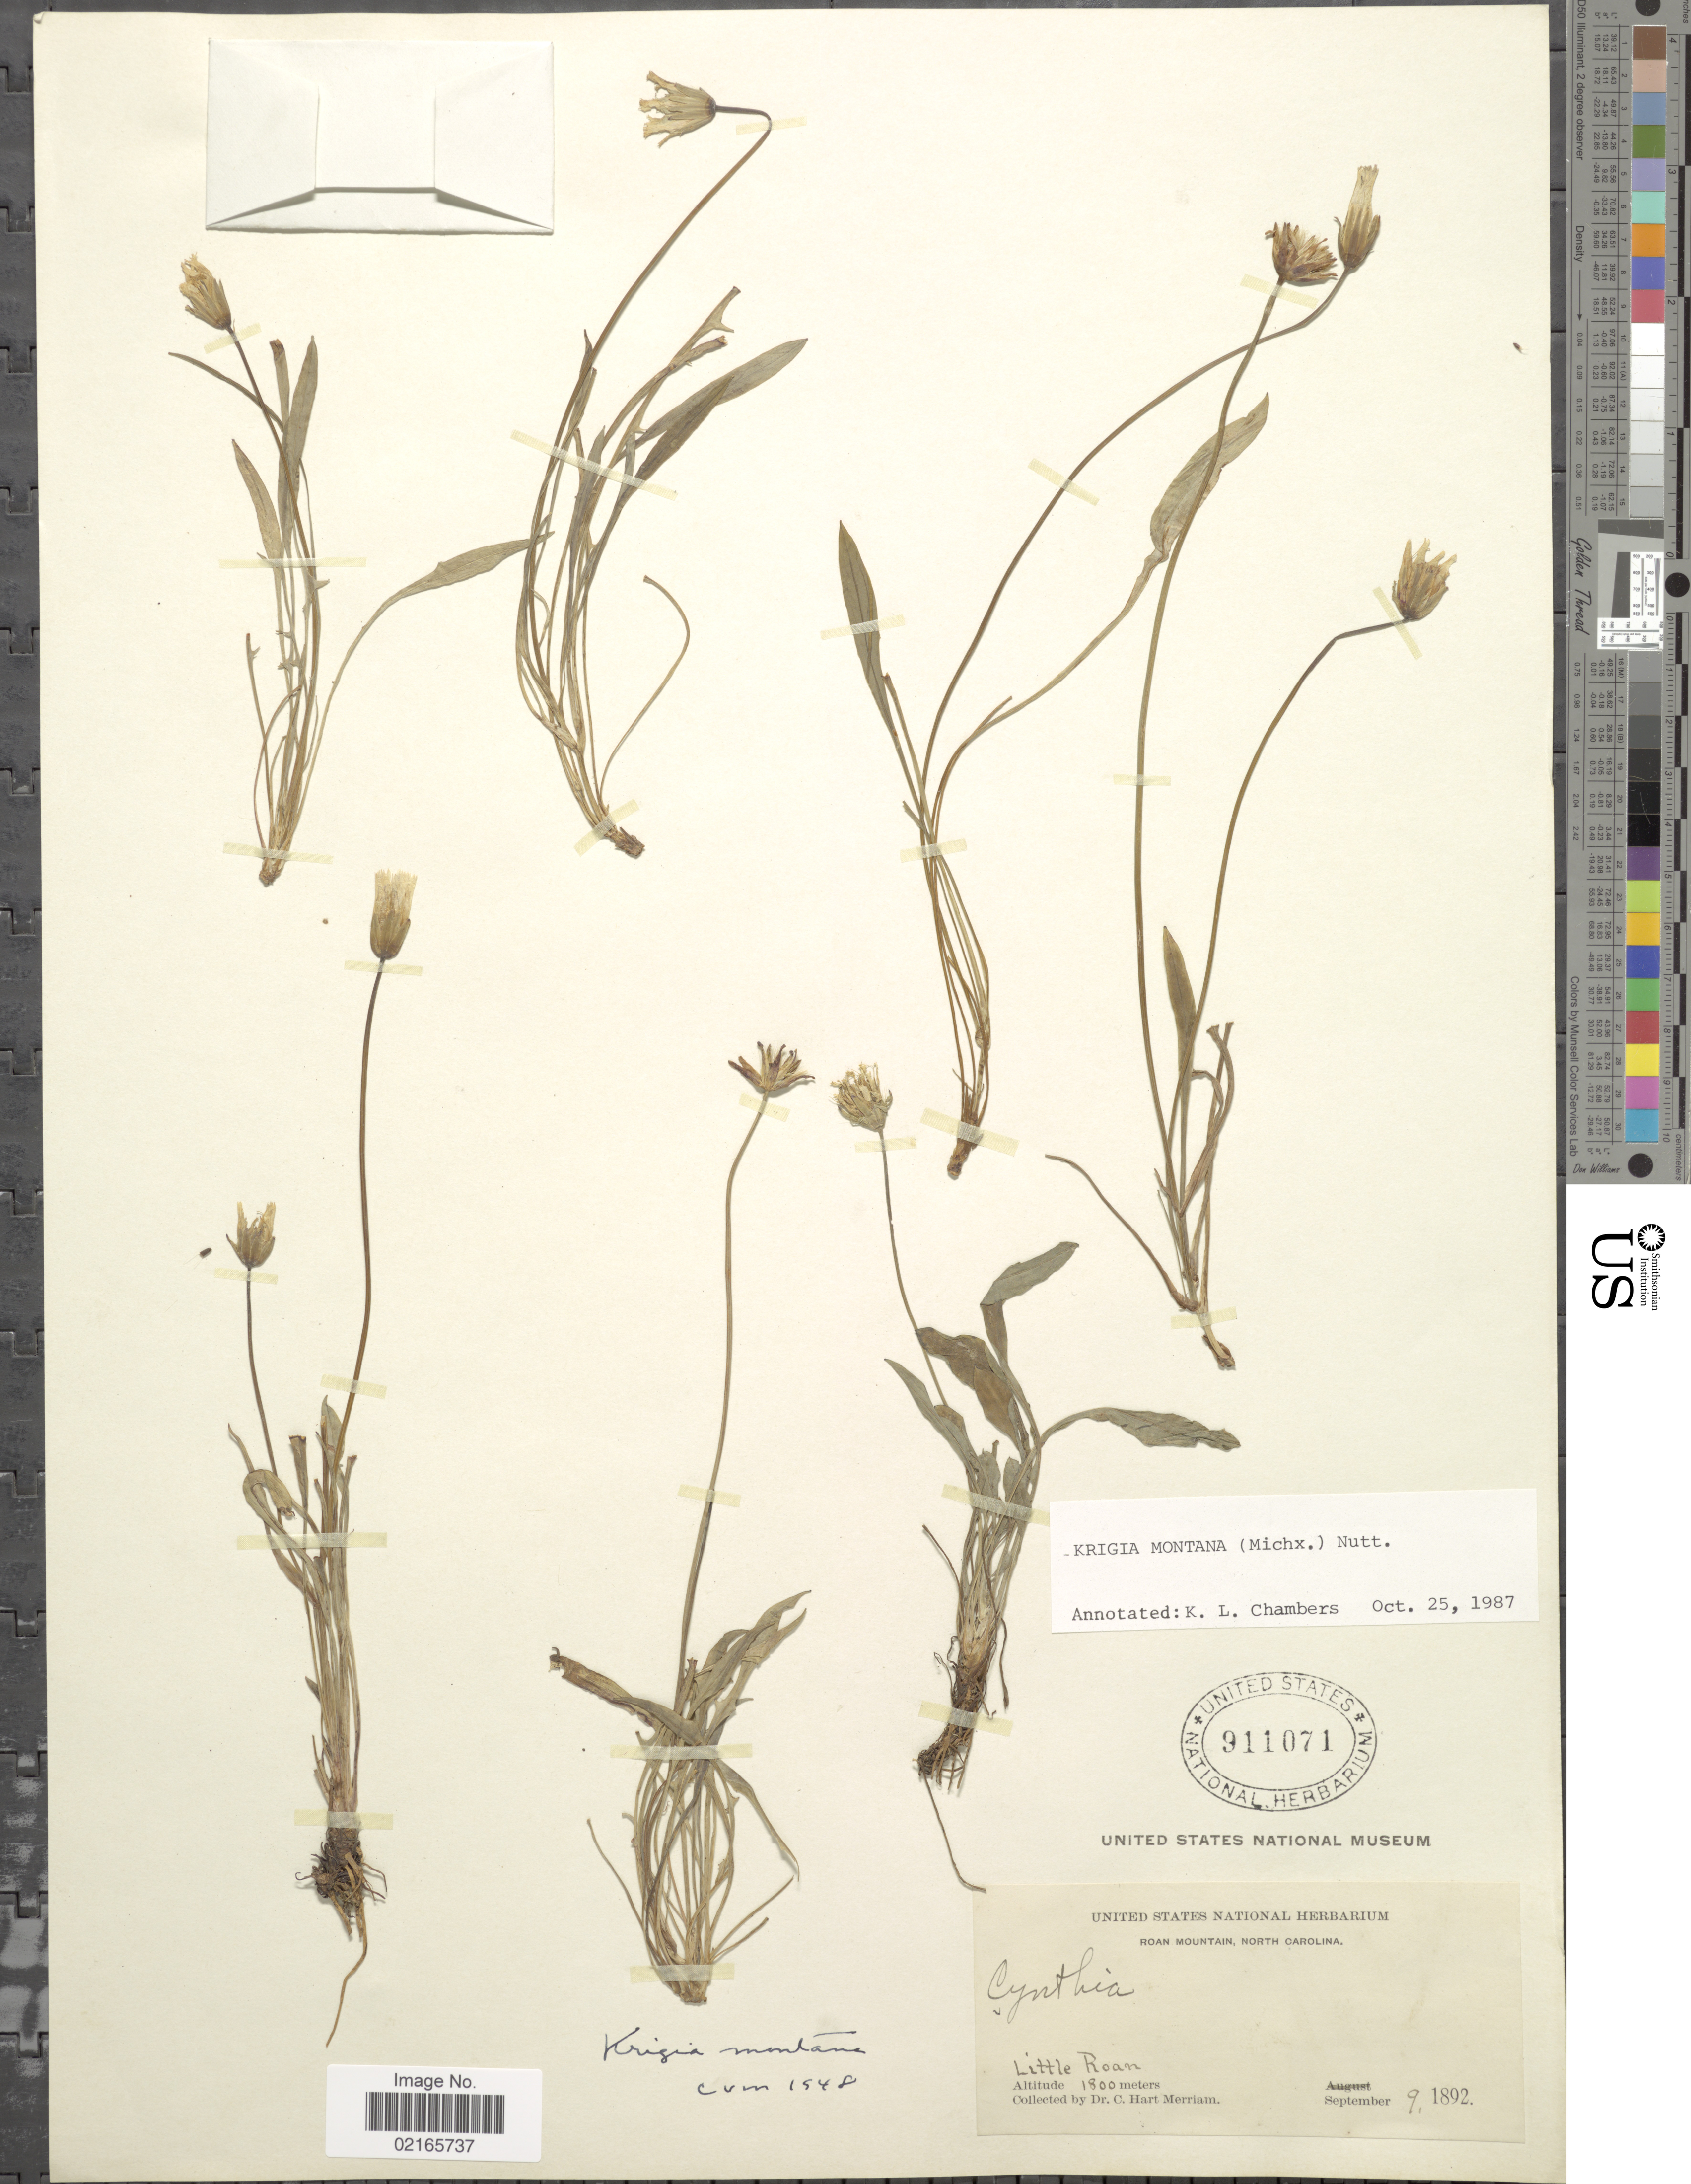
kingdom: Plantae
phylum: Tracheophyta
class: Magnoliopsida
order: Asterales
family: Asteraceae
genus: Krigia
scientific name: Krigia montana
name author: Nutt.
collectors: C. Merriam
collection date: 1892-09-09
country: United States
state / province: North Carolina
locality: Roan Mountain, Little Roan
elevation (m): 1800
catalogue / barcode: US 911071